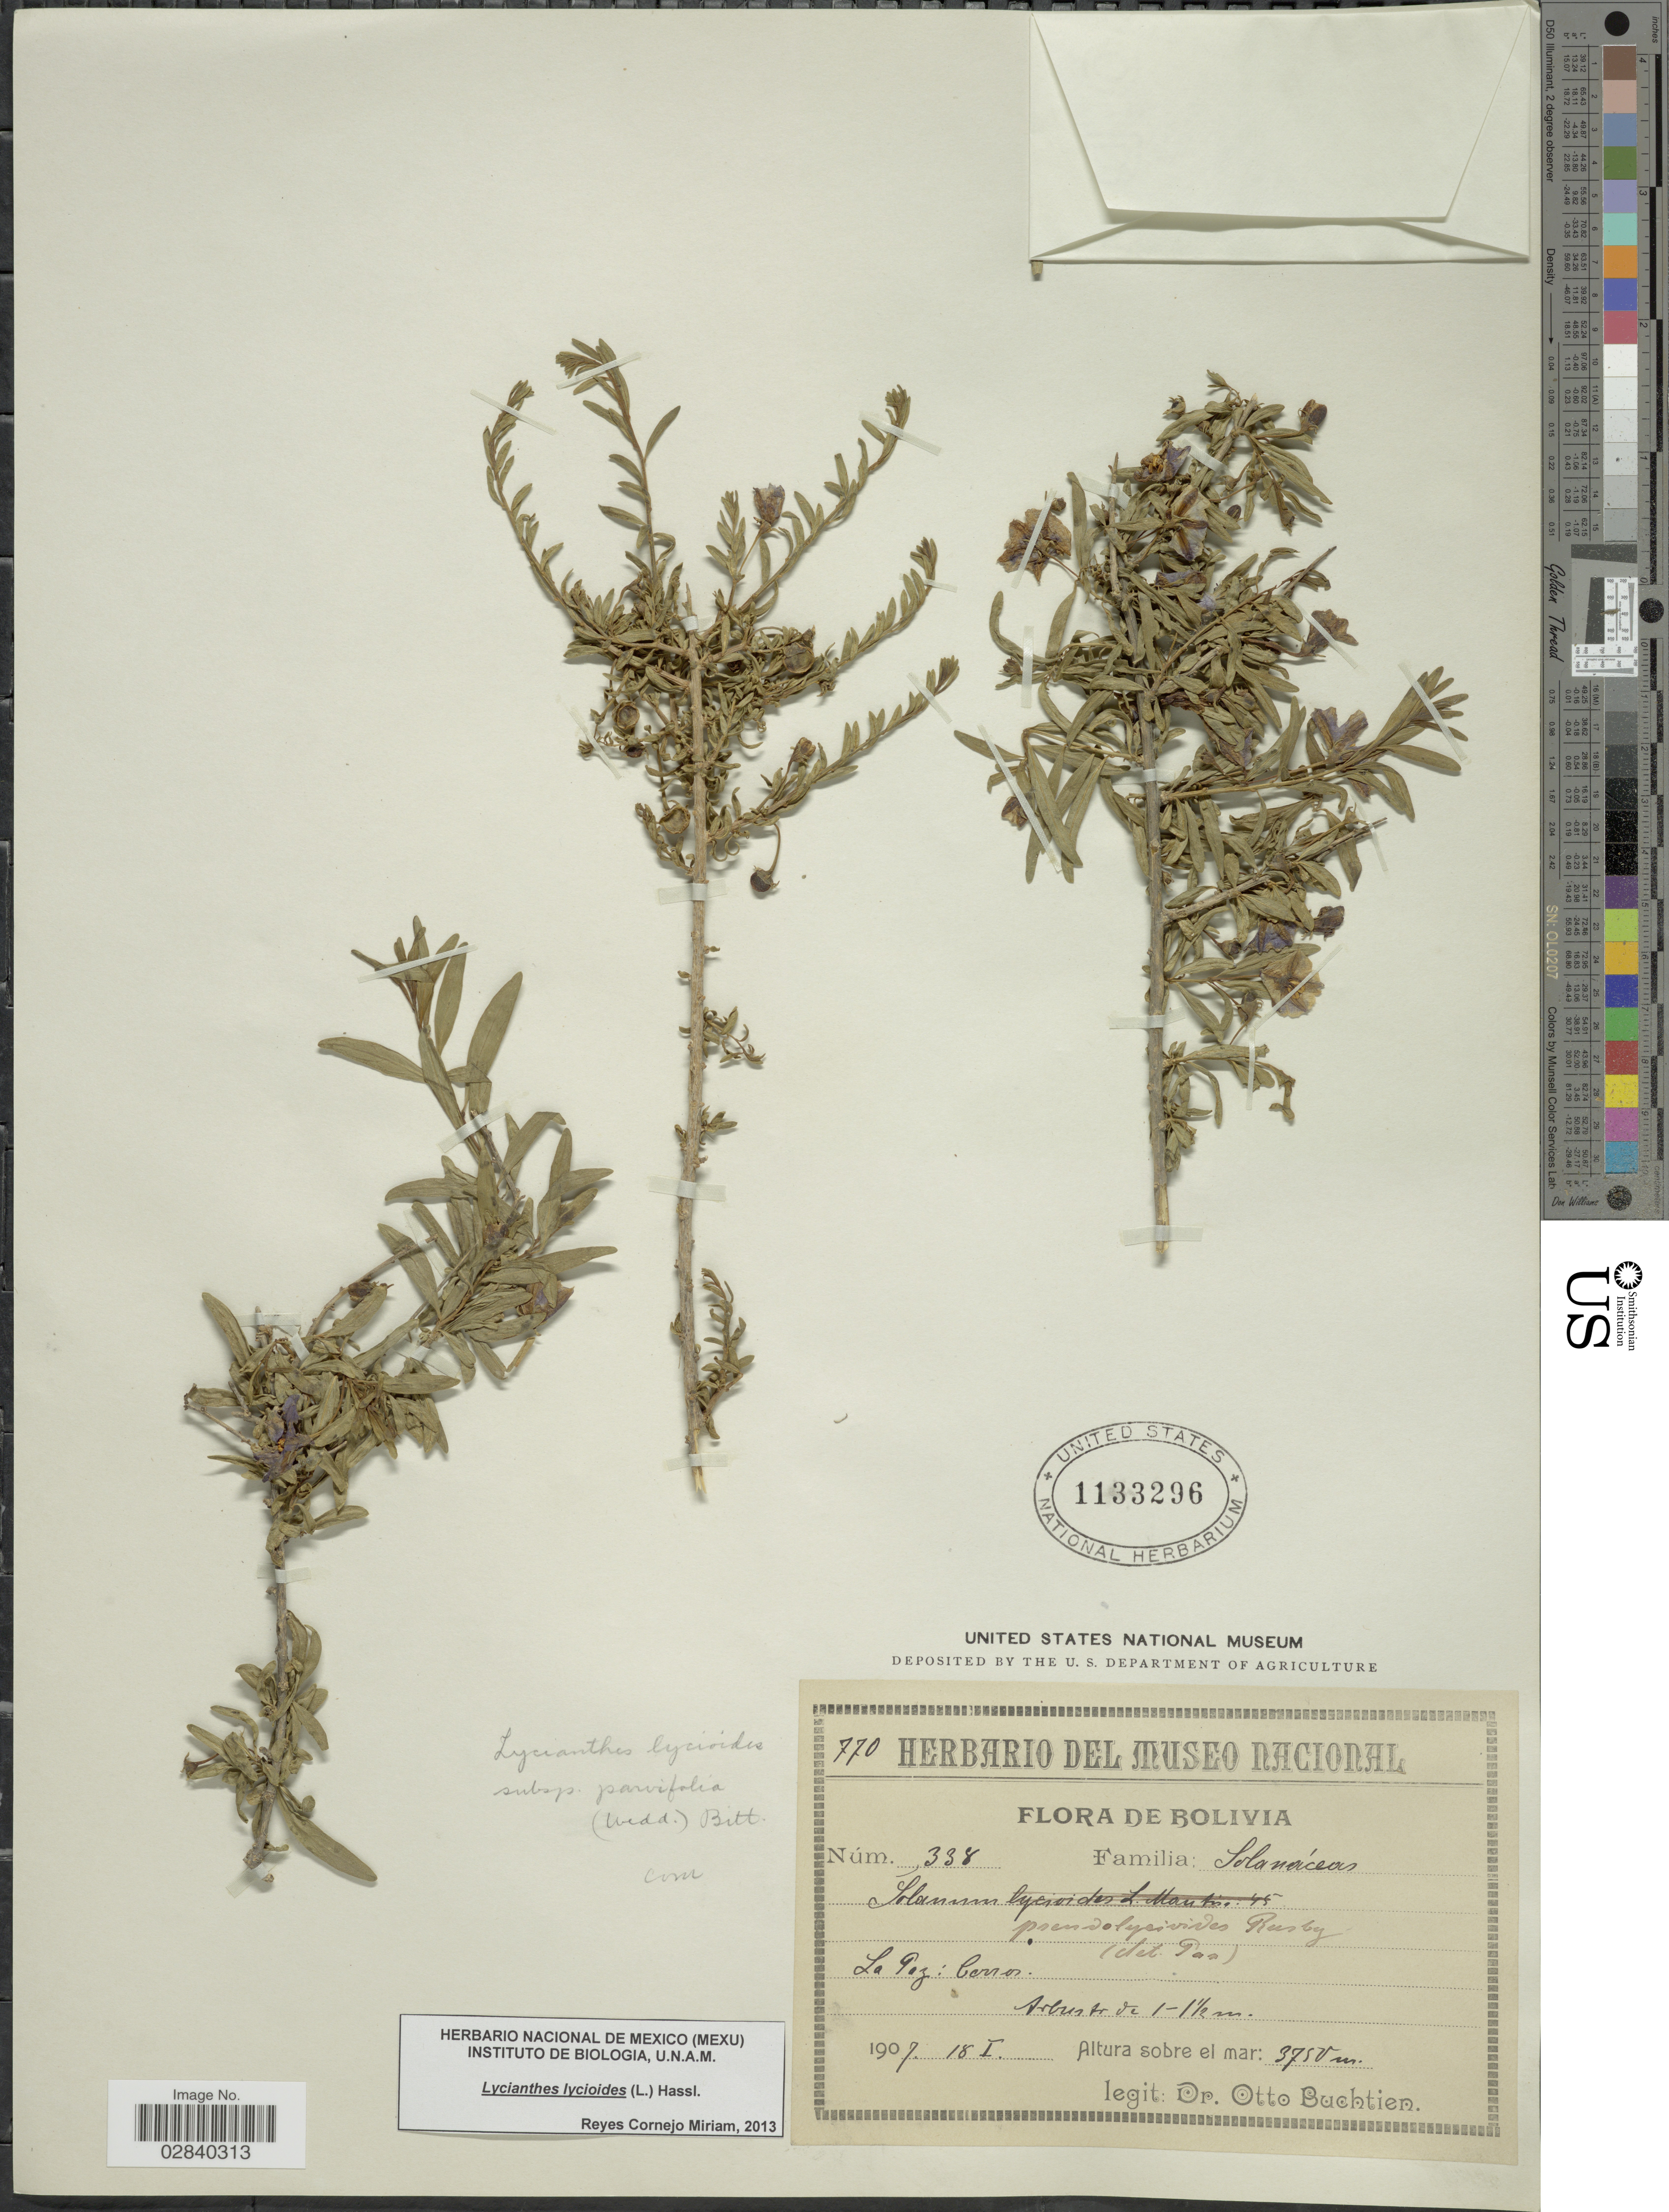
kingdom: Plantae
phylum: Tracheophyta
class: Magnoliopsida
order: Solanales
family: Solanaceae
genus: Lycianthes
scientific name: Lycianthes lycioides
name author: (L.) Hassl.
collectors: O. Buchtien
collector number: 338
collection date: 1907-01-18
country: Bolivia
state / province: La Paz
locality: Cerros.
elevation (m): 3750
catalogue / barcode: US 1133296